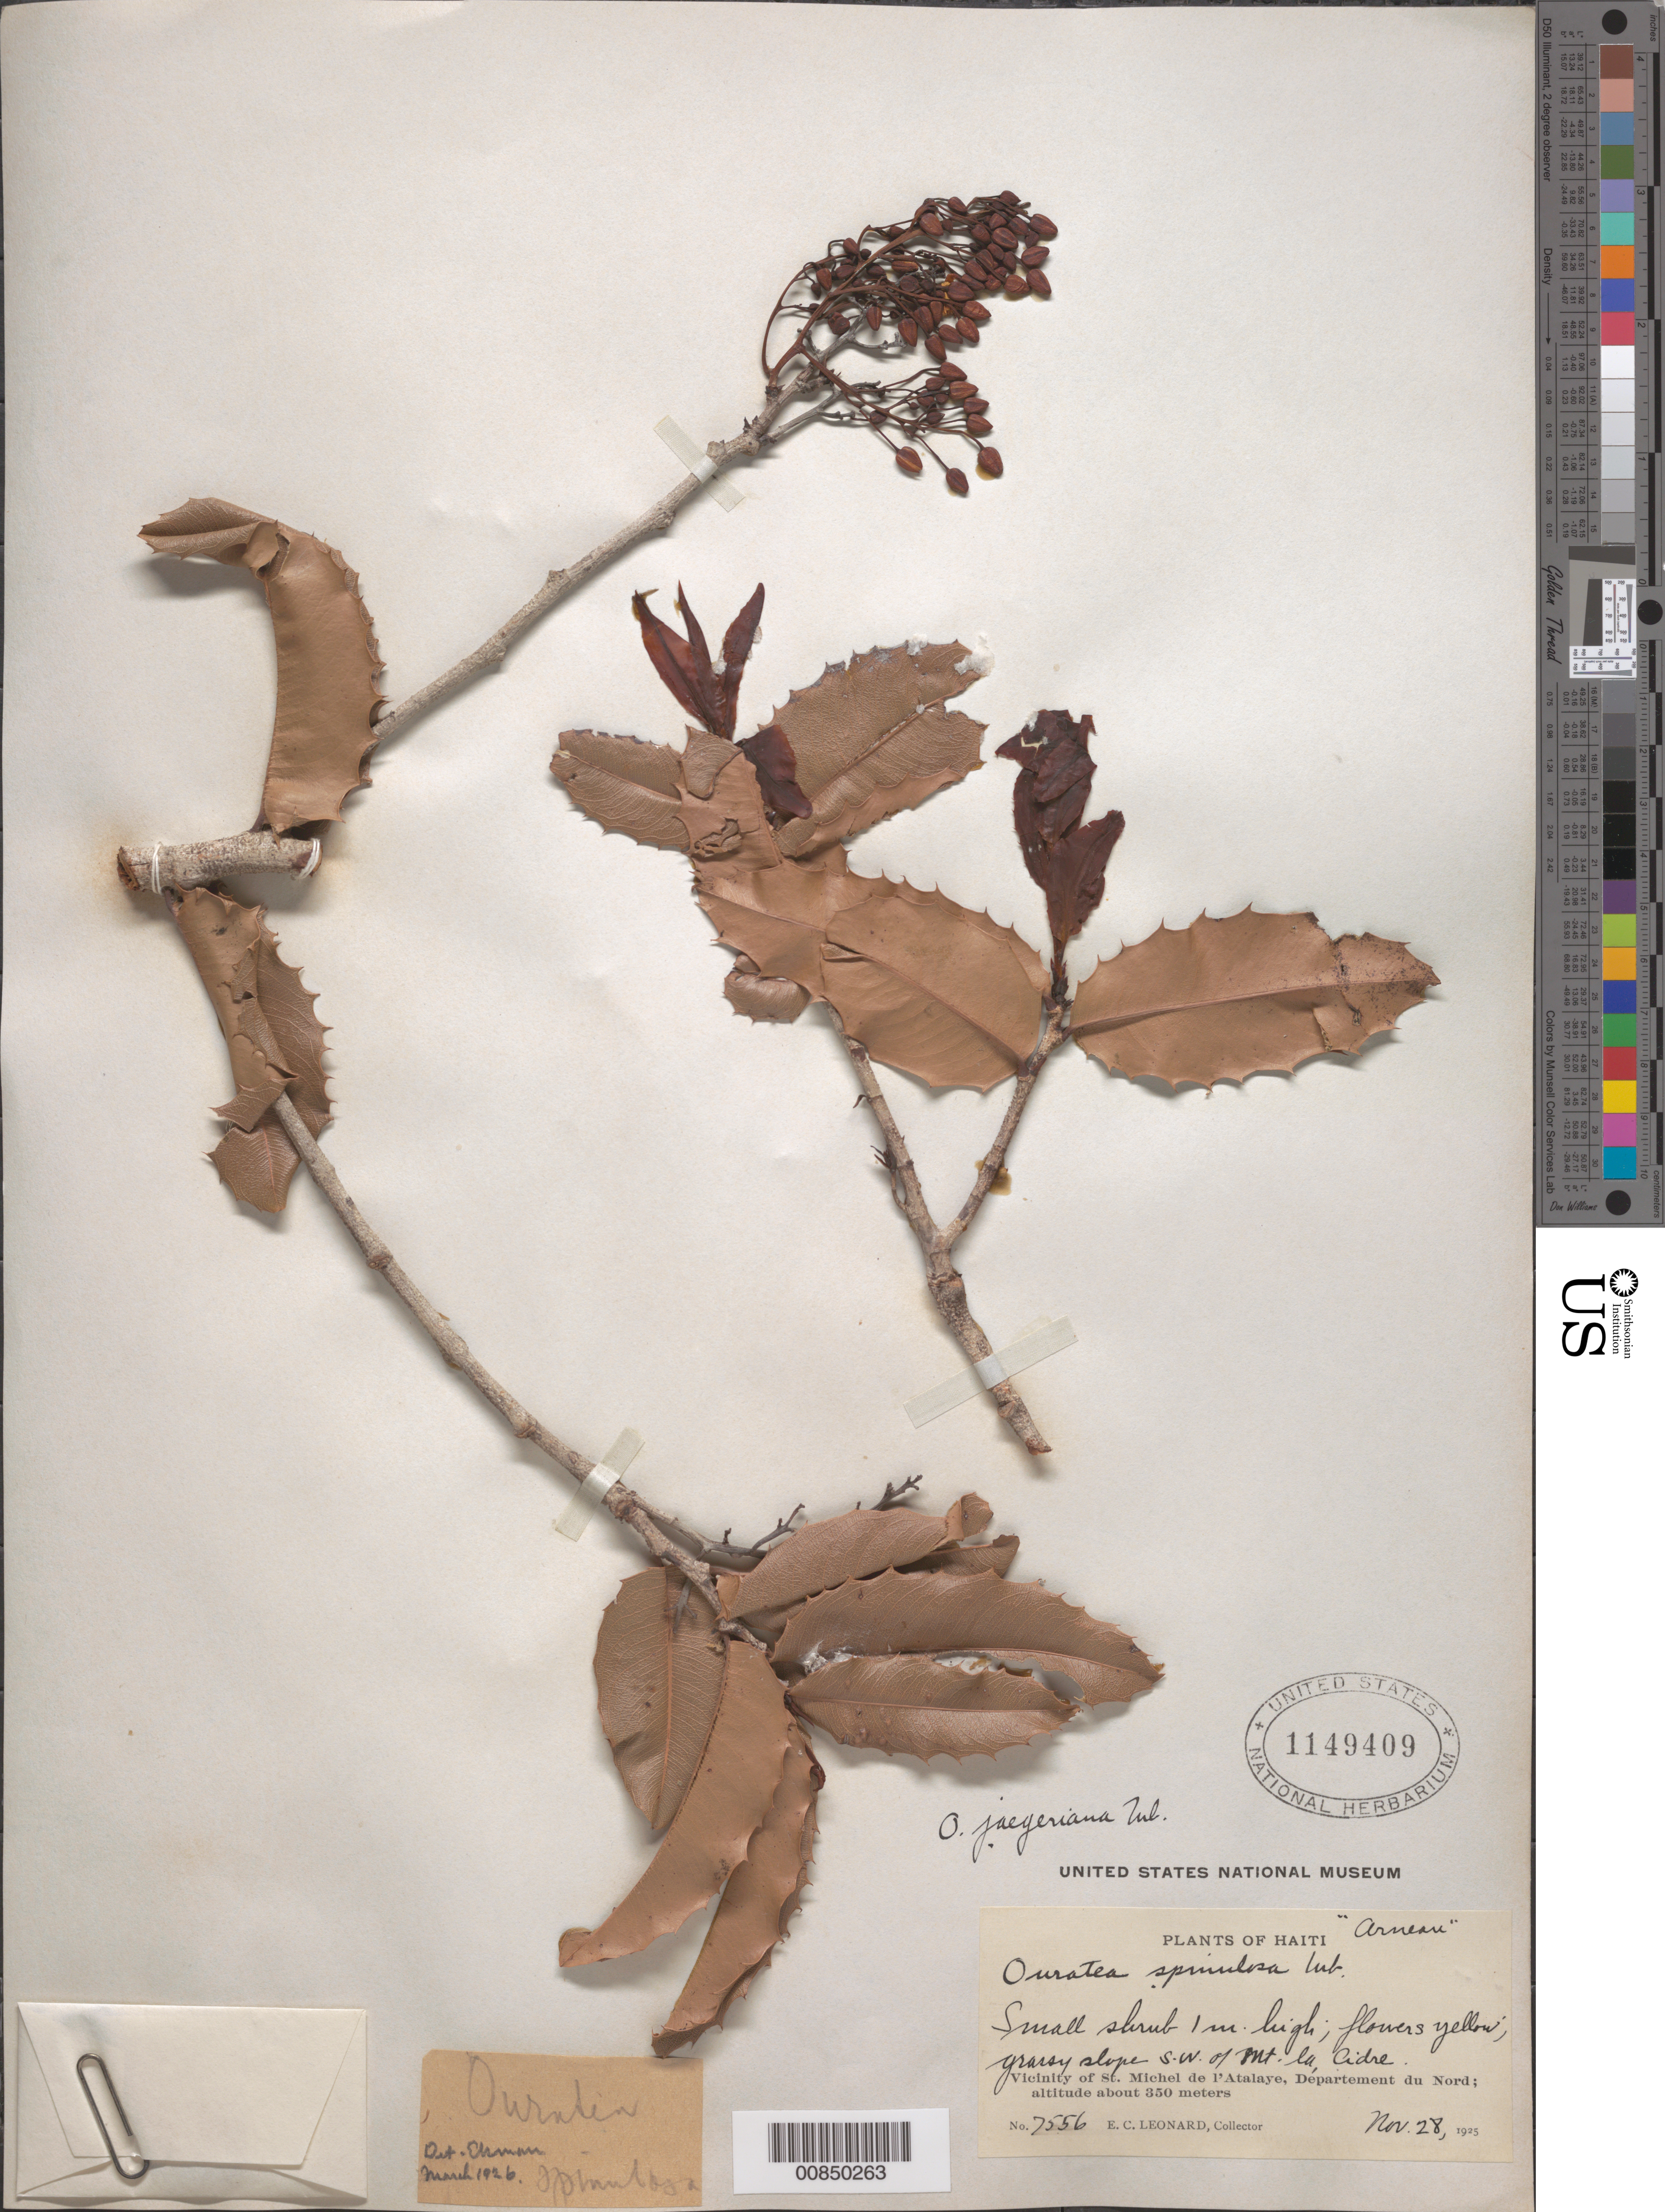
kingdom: Plantae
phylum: Tracheophyta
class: Magnoliopsida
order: Malpighiales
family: Ochnaceae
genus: Ouratea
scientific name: Ouratea ilicifolia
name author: (DC.) Baill.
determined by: Ekman, E. L.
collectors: E. C. Leonard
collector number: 7556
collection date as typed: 28 Nov 1925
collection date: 1925-11-28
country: Haiti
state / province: Artibonite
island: Hispaniola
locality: Vicinity of St. Michel de l'Atalaye, SW of Mt. la Cidre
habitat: Grassy slope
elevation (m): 350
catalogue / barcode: US 1149409